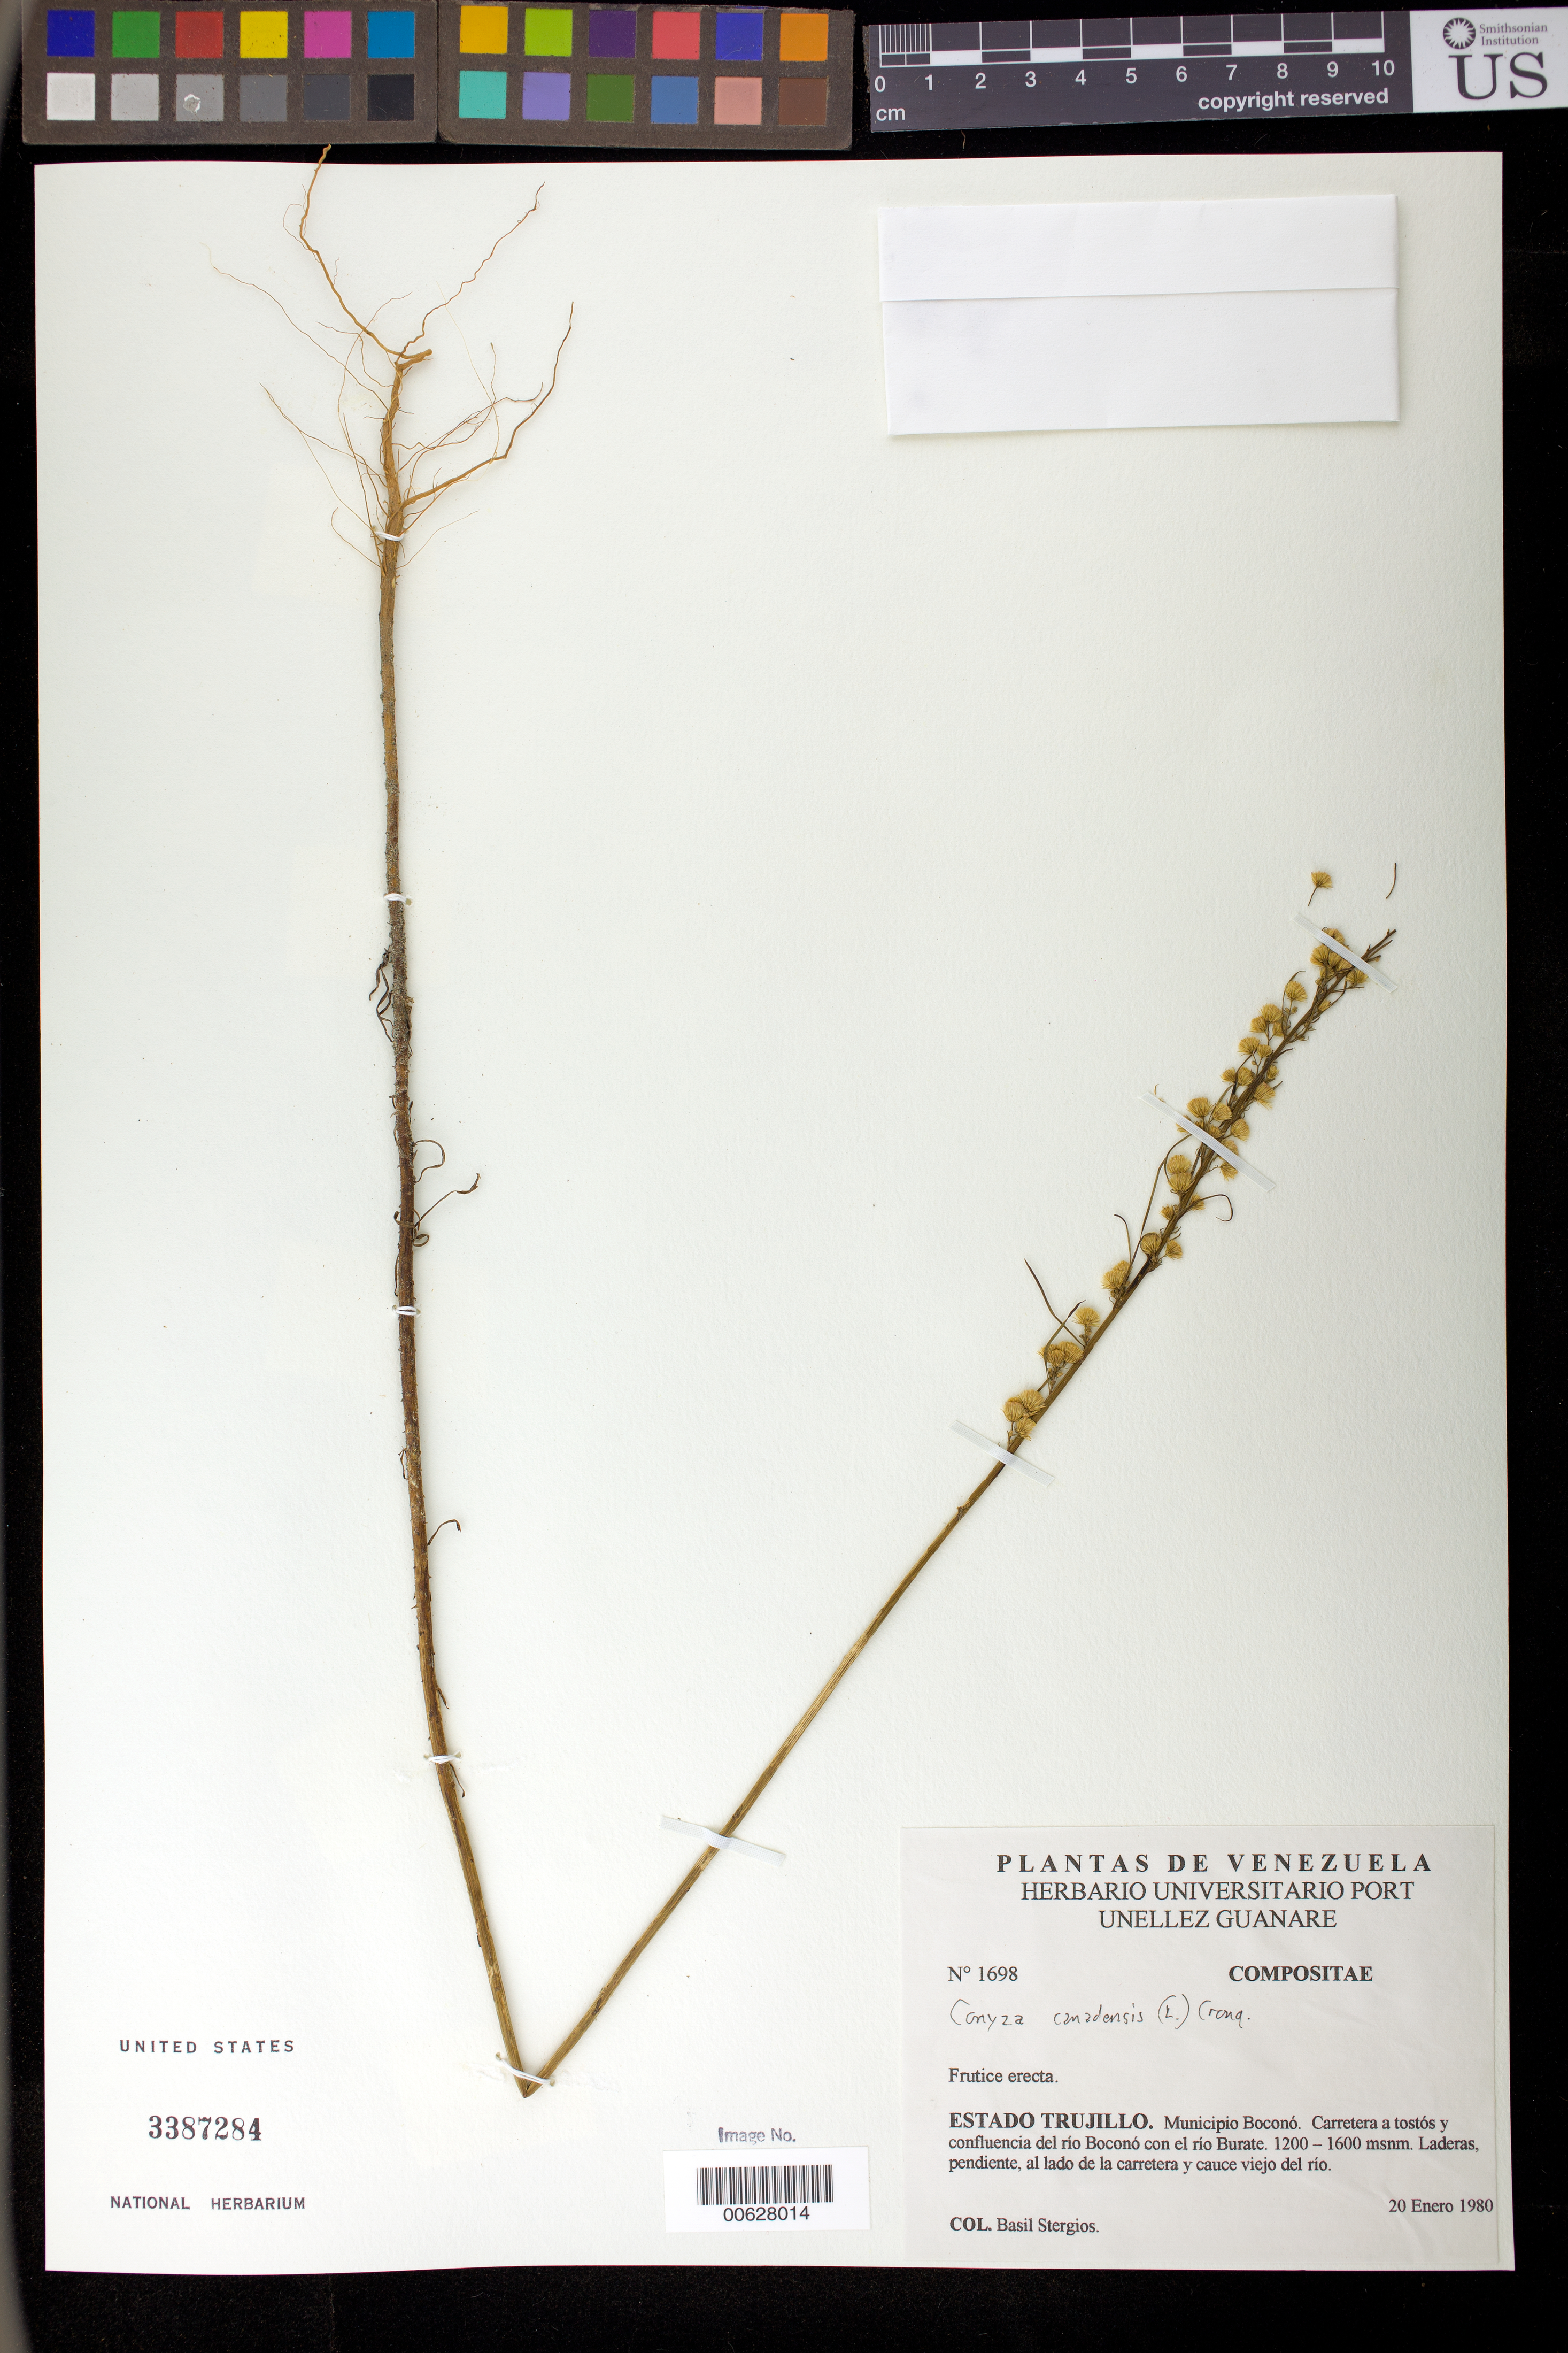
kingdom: Plantae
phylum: Tracheophyta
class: Magnoliopsida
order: Asterales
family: Asteraceae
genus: Conyza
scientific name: Conyza canadensis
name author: (L.) Cronq.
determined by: Robinson, Harold E., (US)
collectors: B. G. Stergios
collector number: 1698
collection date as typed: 20 Jan 1980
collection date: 1980-01-20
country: Venezuela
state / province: Trujillo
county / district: Boconó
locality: Carretera a tostós y confluencia del río Boconó con el río Burate.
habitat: Ladera, pendiente, al lado de la carretera y cauce viejo del río.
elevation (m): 1200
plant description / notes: PORT, US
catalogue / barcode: US 3387284